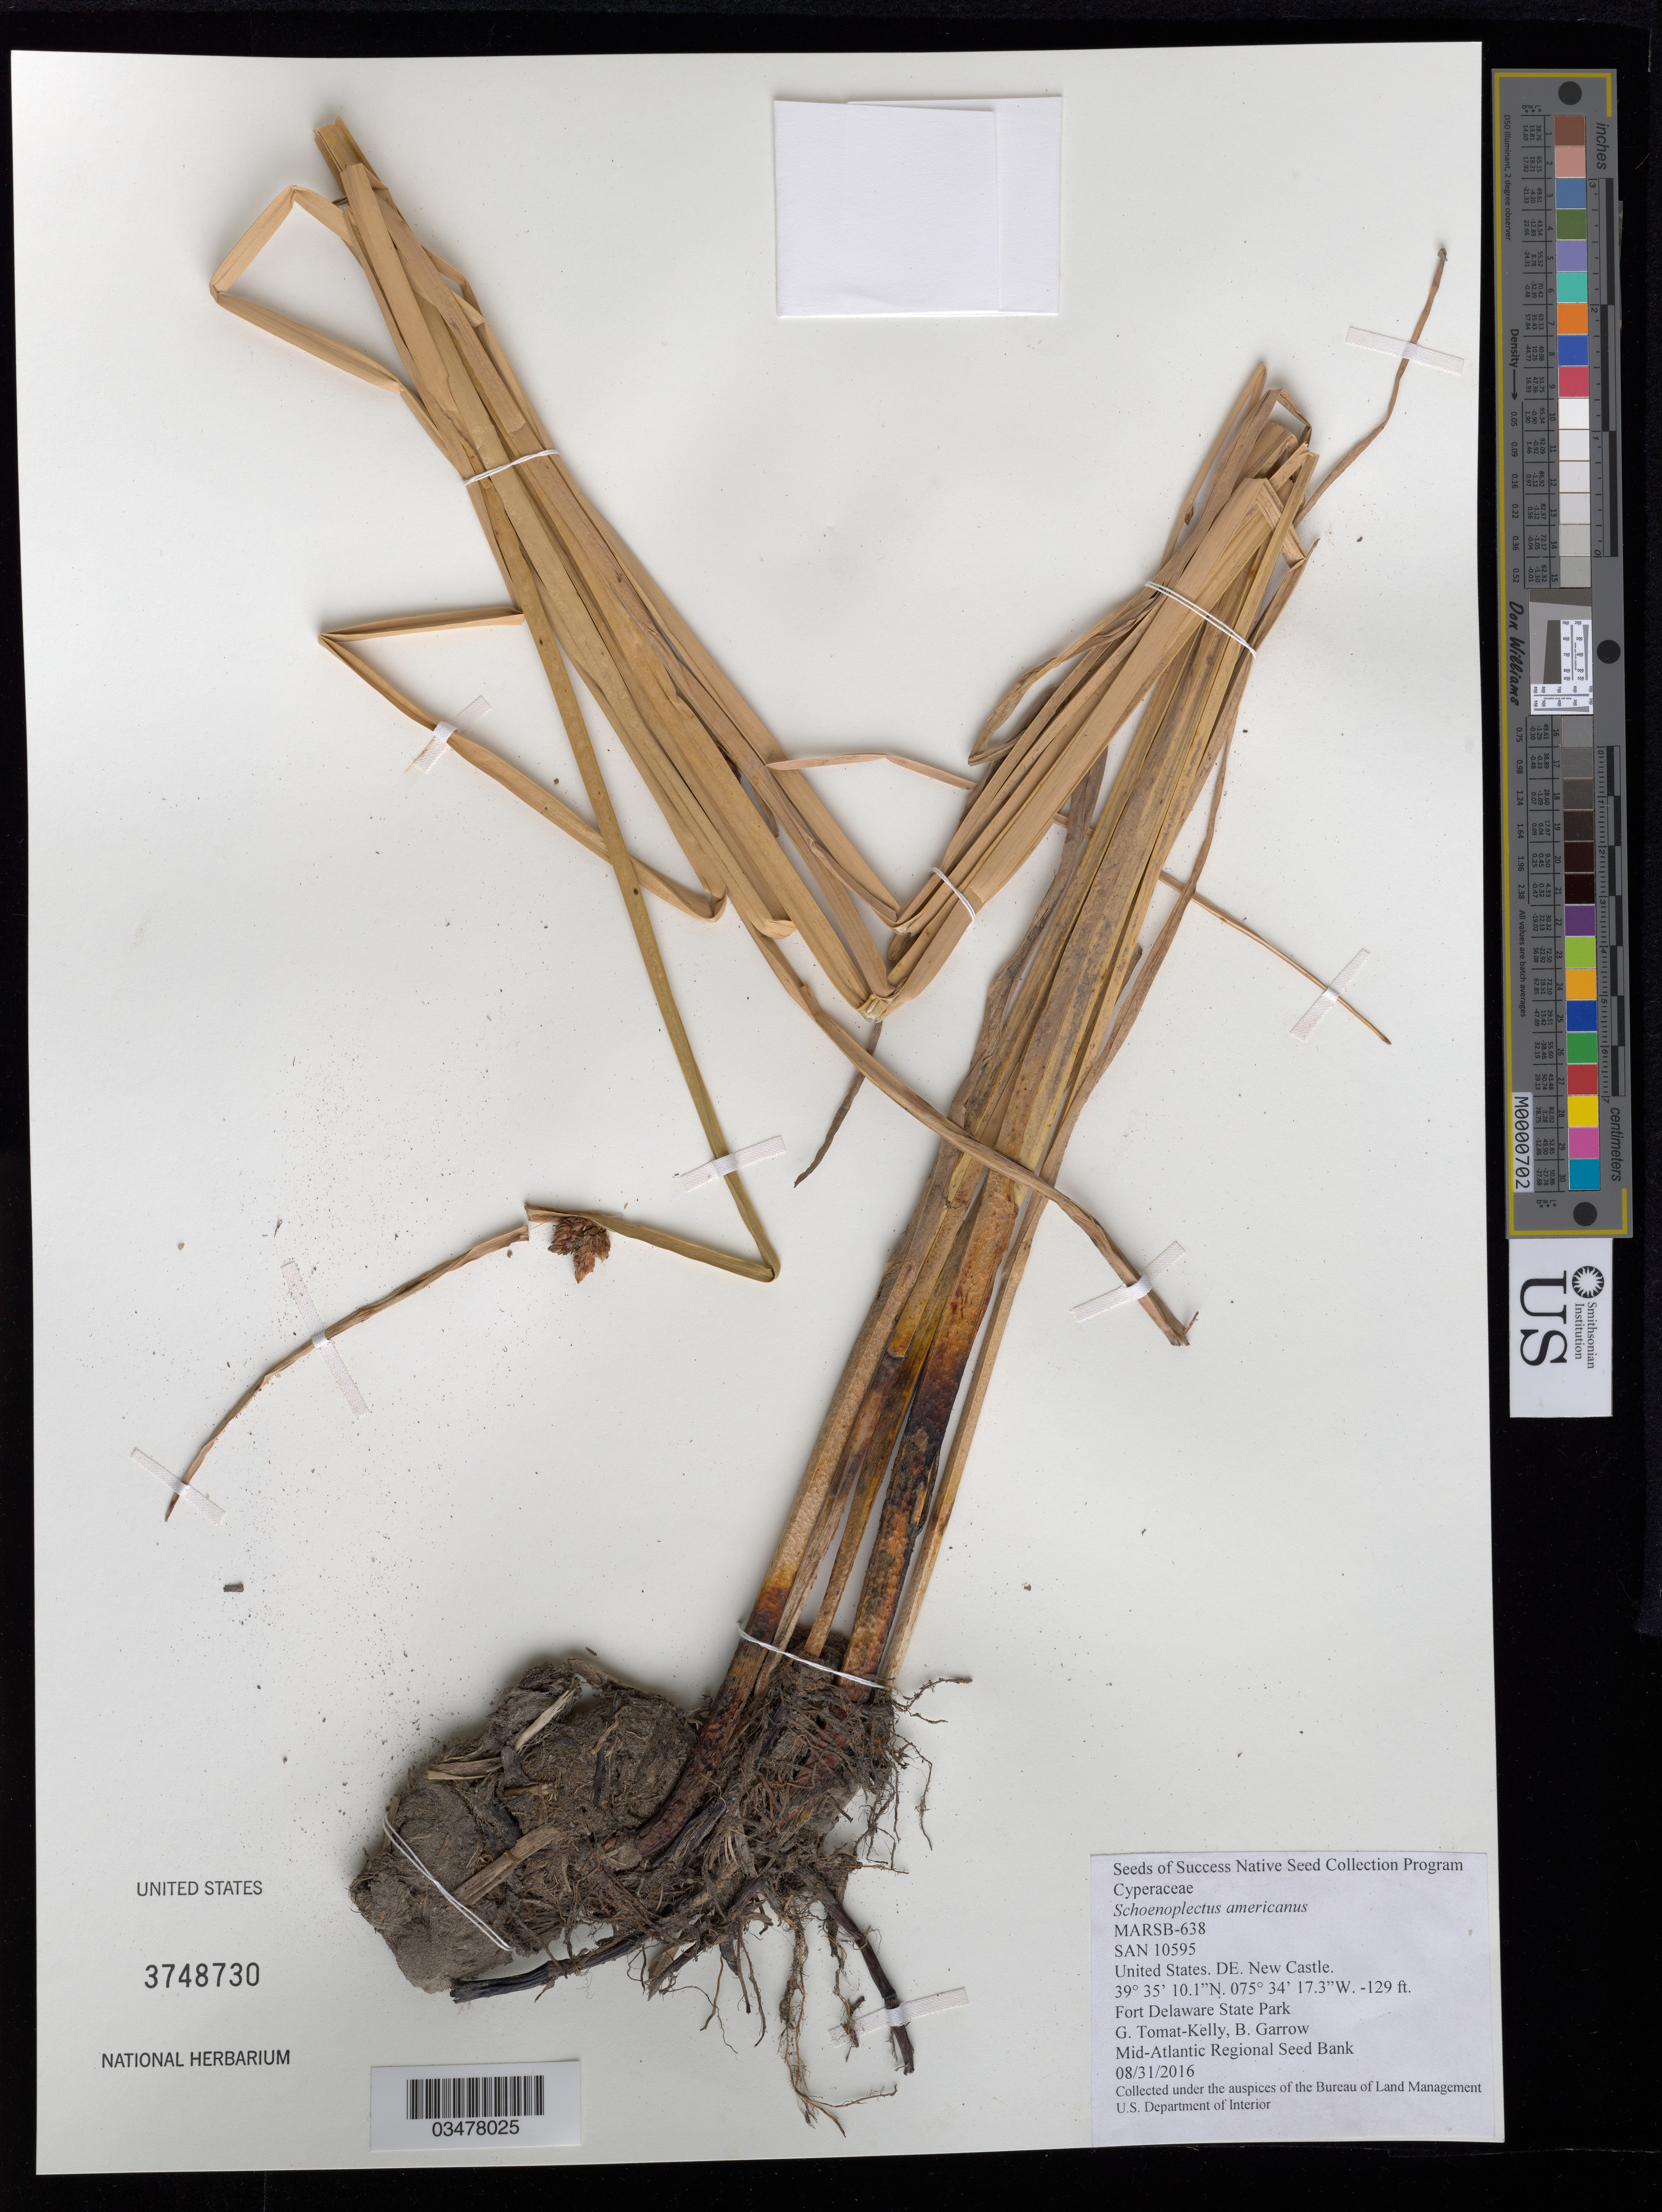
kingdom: Plantae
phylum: Tracheophyta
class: Liliopsida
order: Poales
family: Cyperaceae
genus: Schoenoplectus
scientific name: Schoenoplectus americanus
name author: (Pers.) Volkart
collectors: G. Tomat-Kelly & B. Garrow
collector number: MARSB-638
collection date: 2016-08-31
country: United States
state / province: Delaware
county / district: New Castle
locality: Pea Patch Island, Fort DE State Park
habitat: Salt Water Marsh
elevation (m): -39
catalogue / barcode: US 3748730